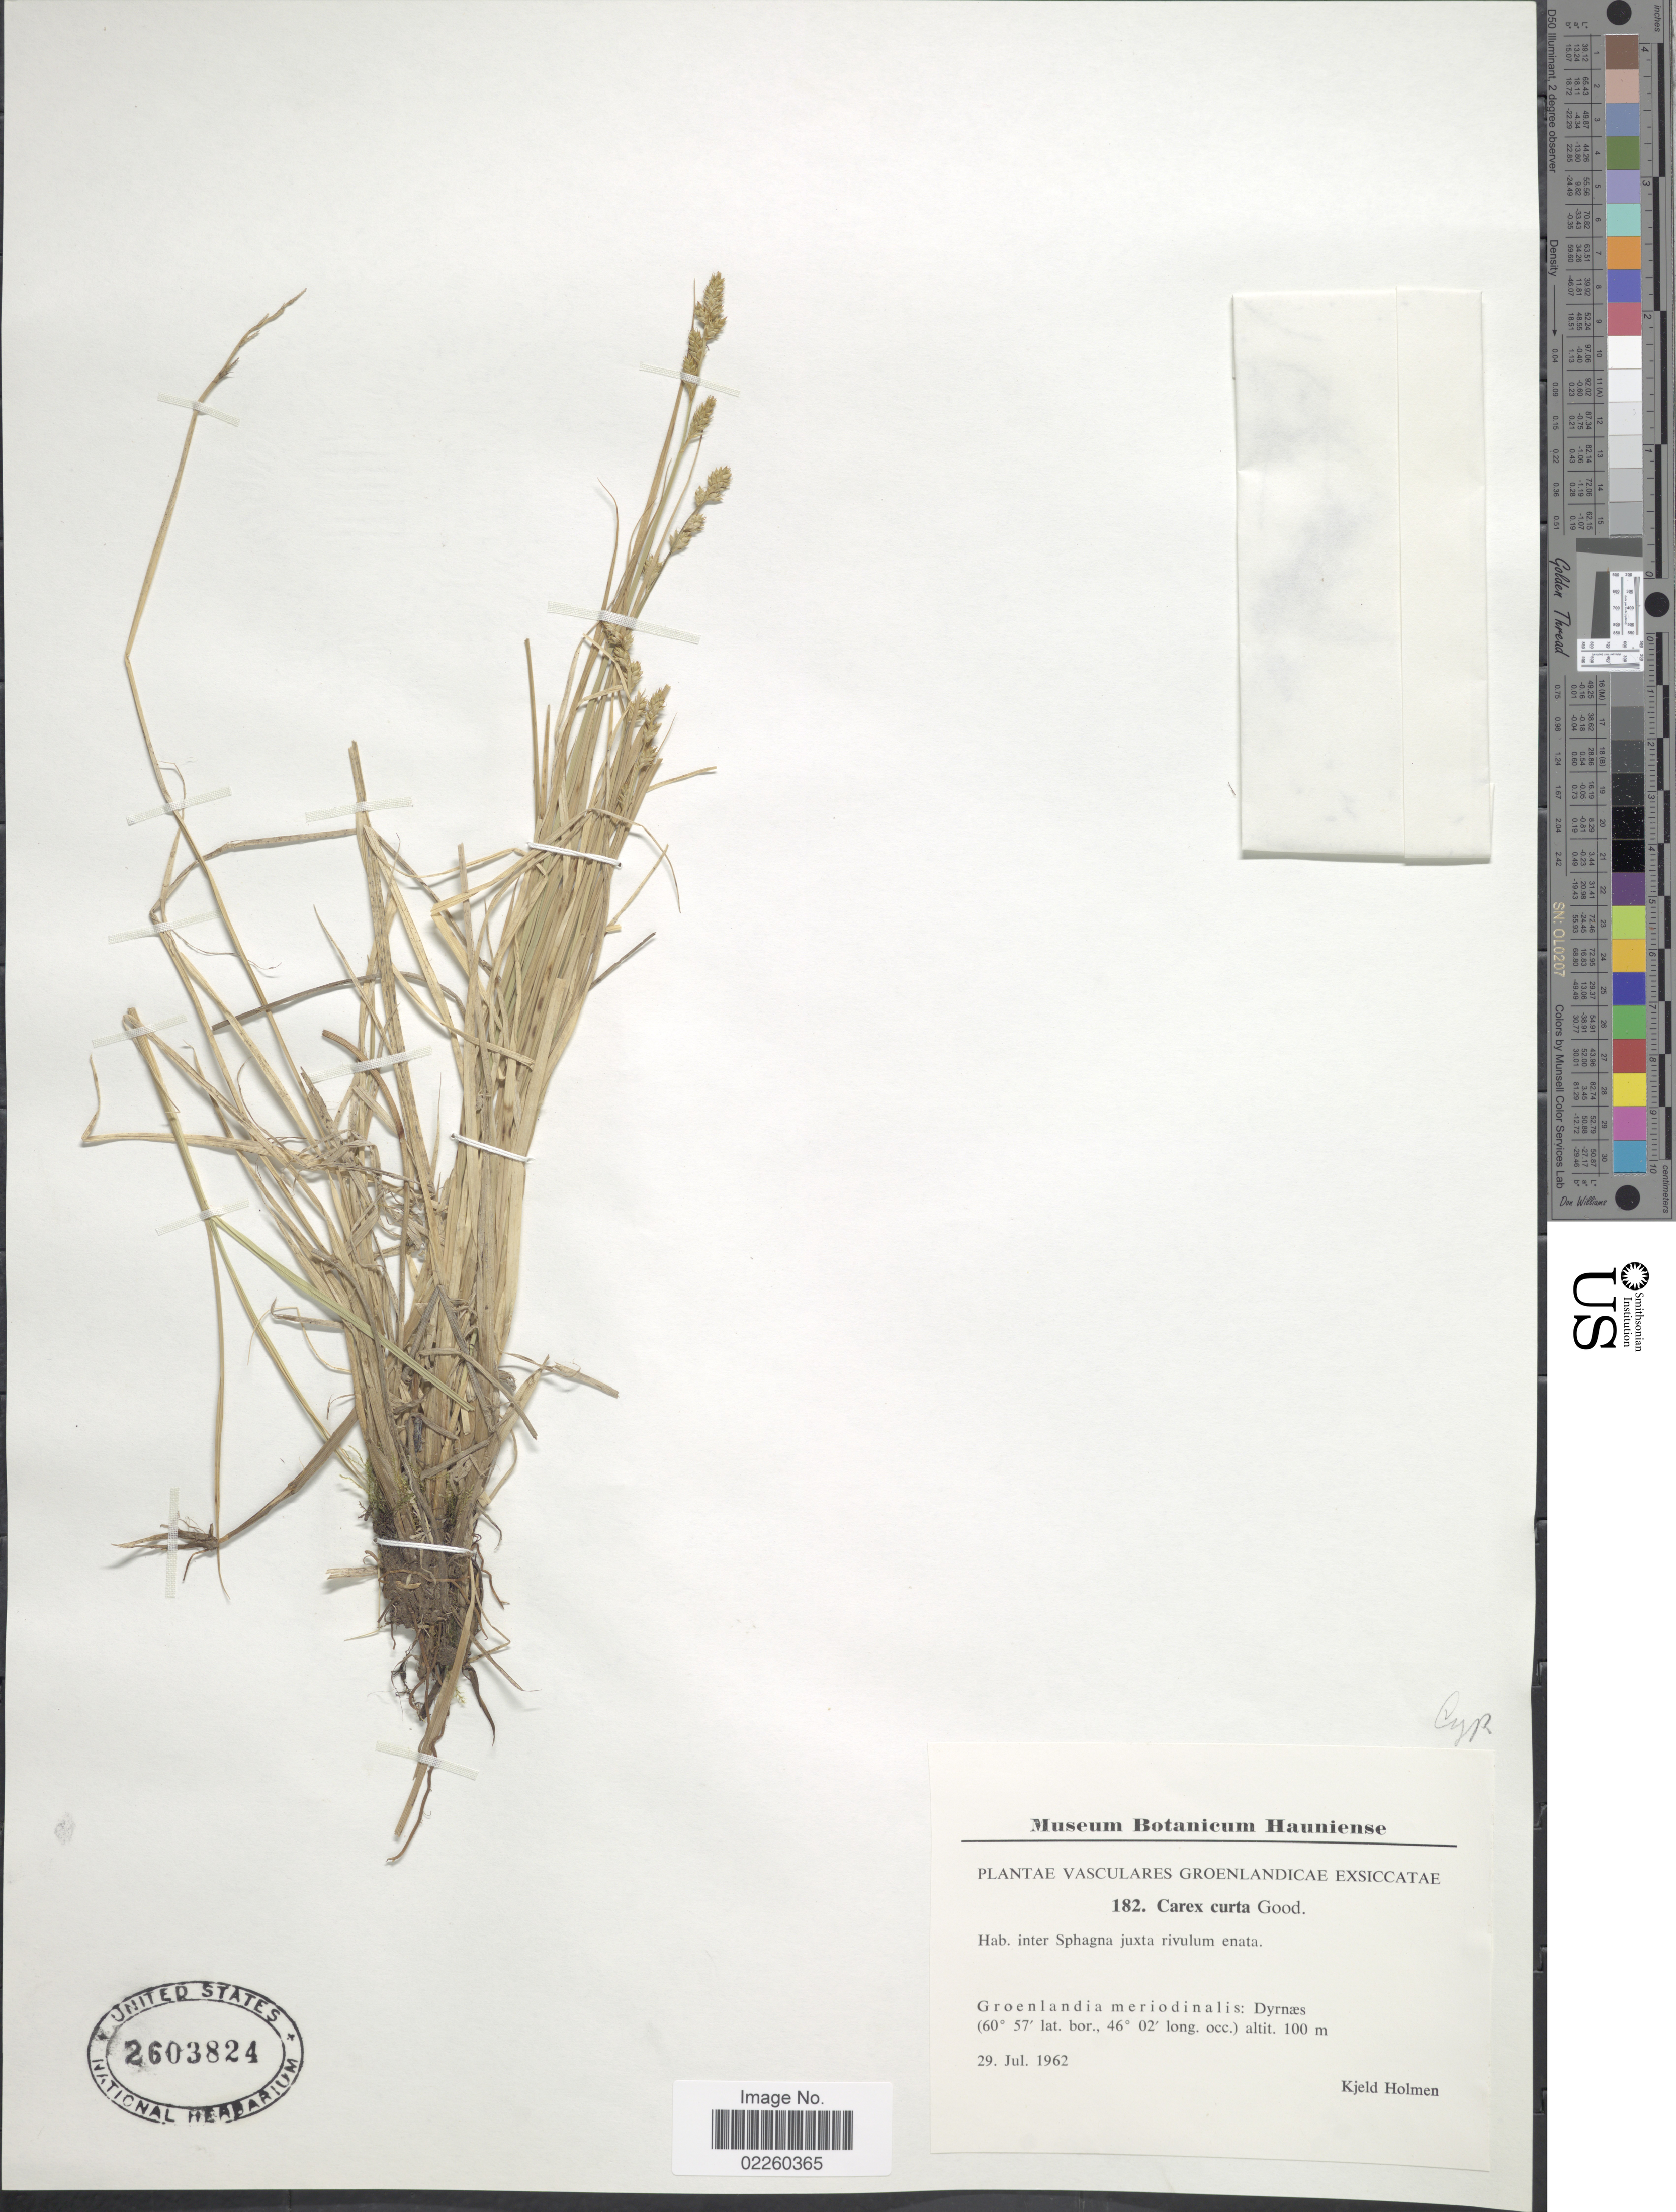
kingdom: Plantae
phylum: Tracheophyta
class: Liliopsida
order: Poales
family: Cyperaceae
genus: Carex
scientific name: Carex canescens var. canescens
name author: L.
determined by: Strong, Mark T., (BOT), Smithsonian Institution - National Museum of Natural History (UNITED STATES)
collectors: K. A. Holmen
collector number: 182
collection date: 1962-07-29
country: Greenland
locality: Groenlandia meriodinalis: Dyrnaes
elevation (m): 100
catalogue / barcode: US 2603824